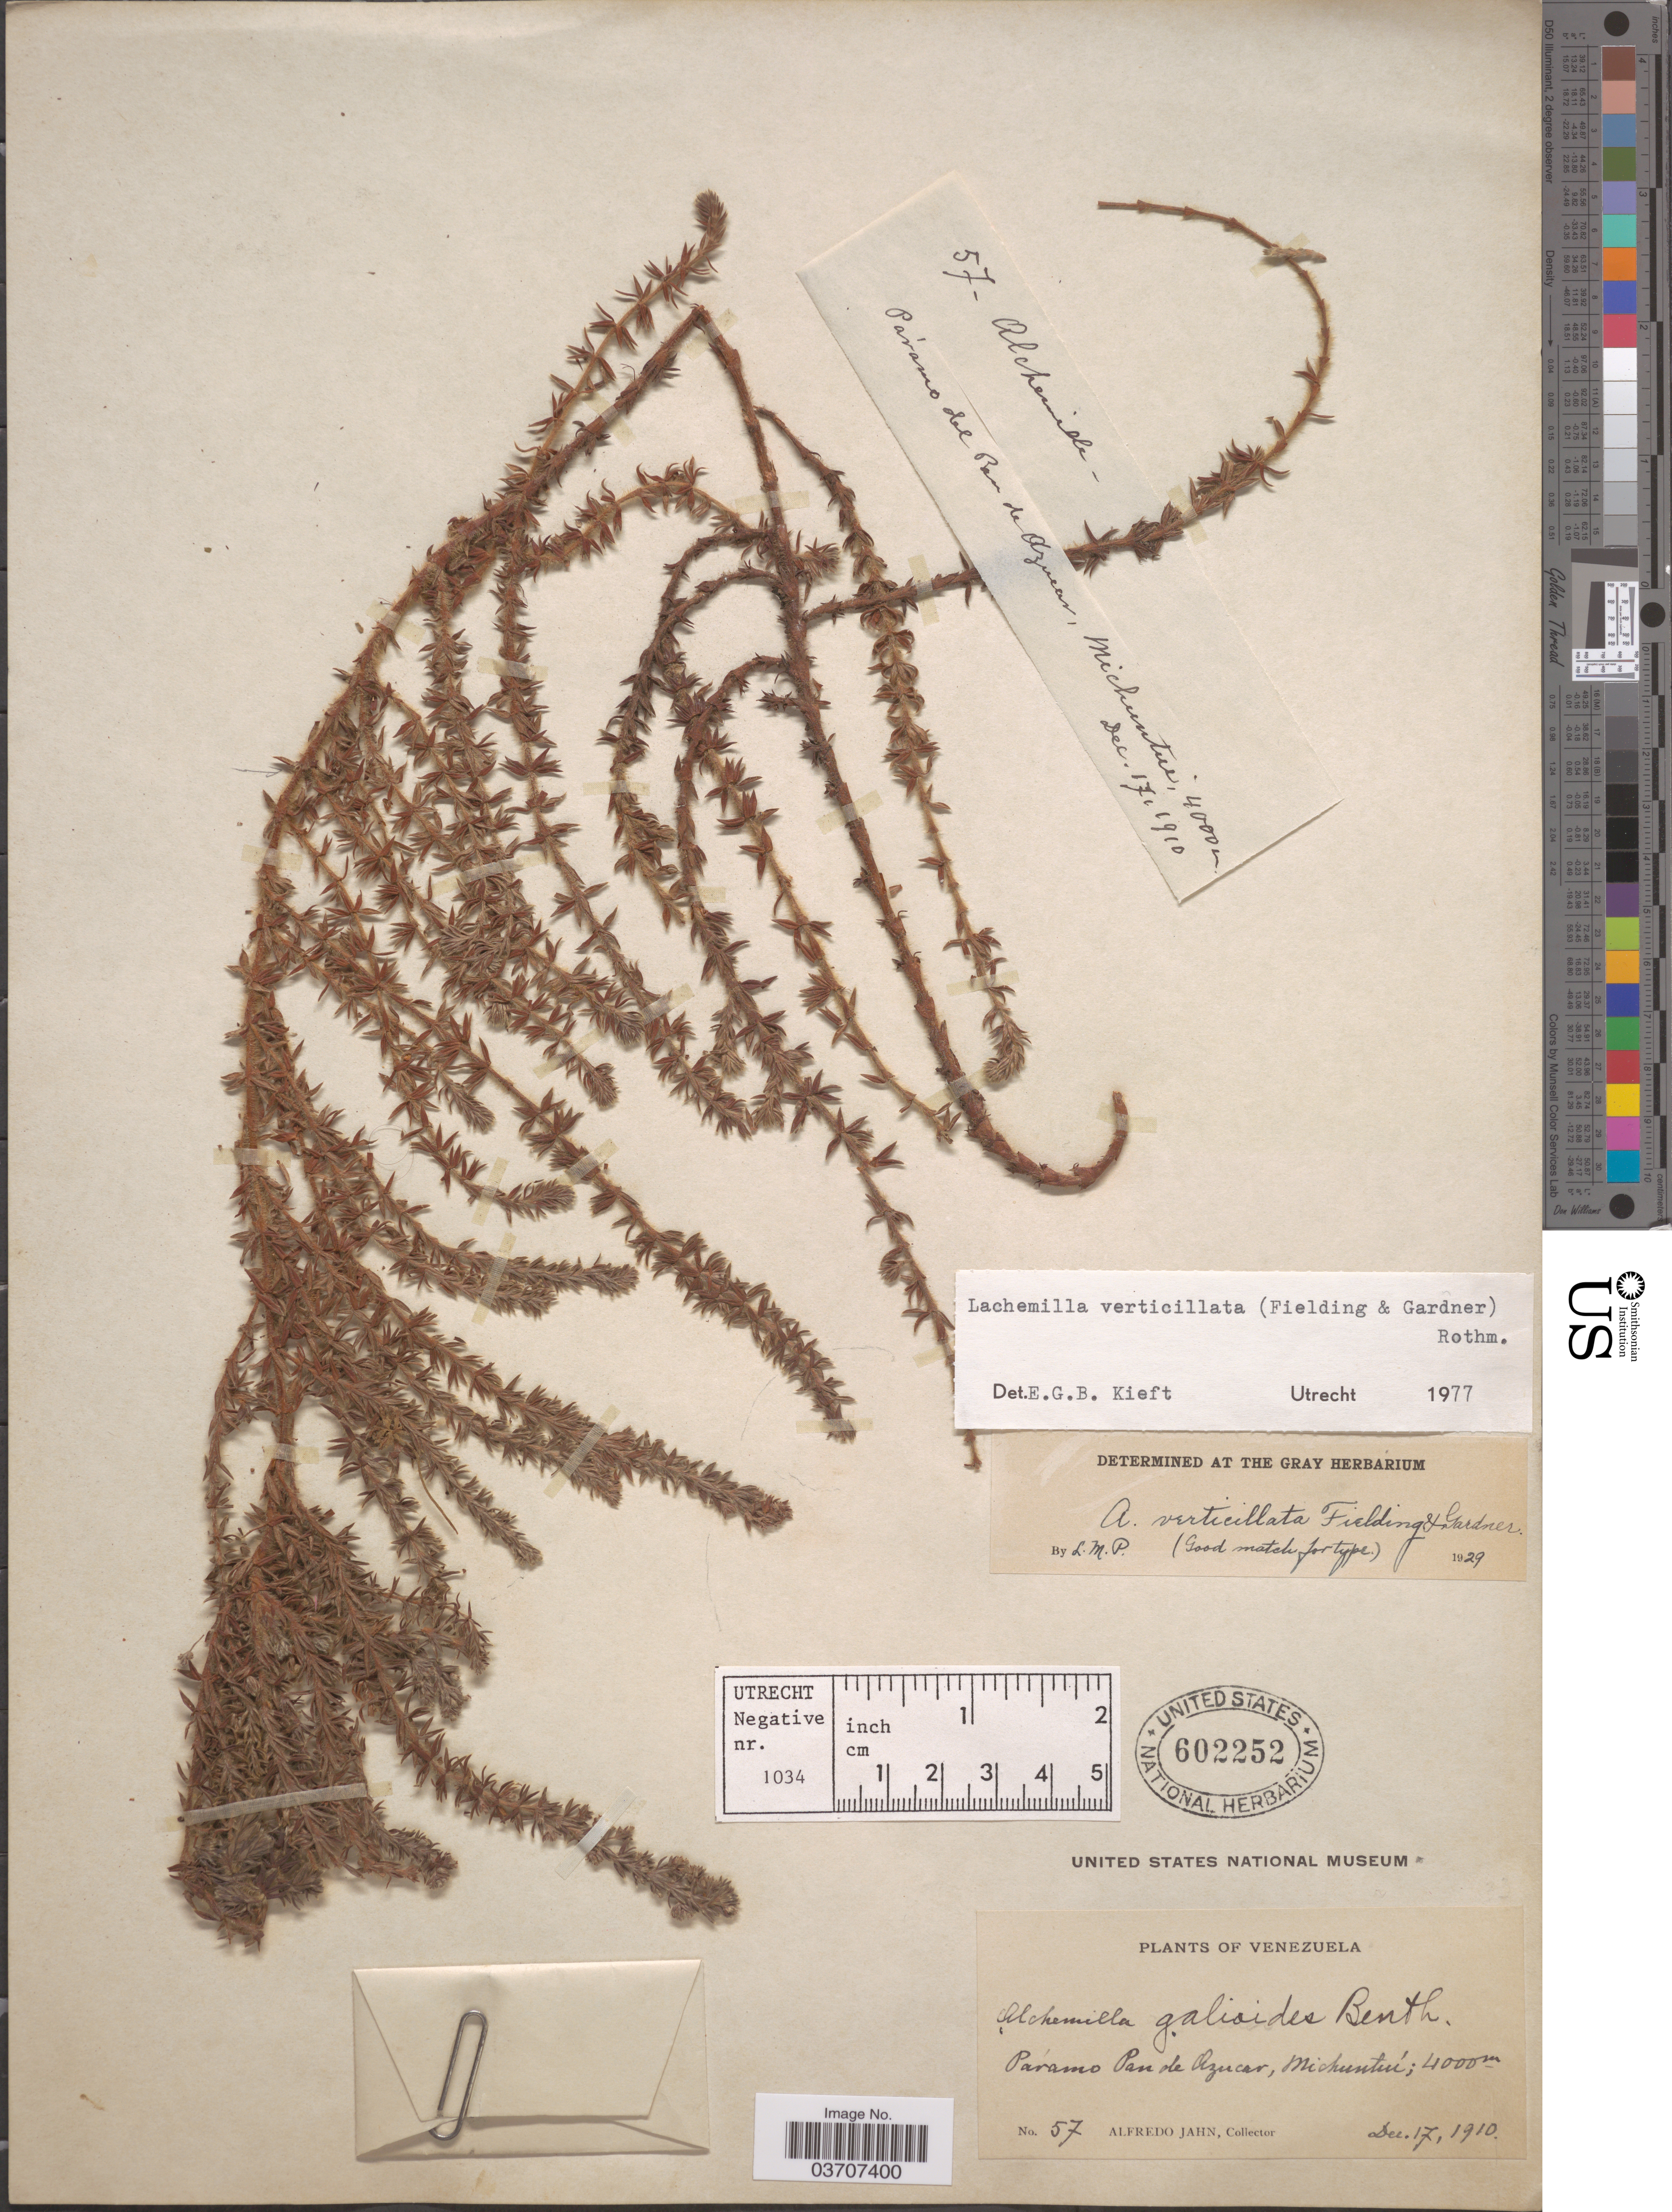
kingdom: Plantae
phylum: Tracheophyta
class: Magnoliopsida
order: Rosales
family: Rosaceae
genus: Alchemilla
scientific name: Alchemilla verticillata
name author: Fielding & Gardner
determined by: Dorr, L. J., (BOT), Smithsonian Institution - National Museum of Natural History (UNITED STATES)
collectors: A. Jahn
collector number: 57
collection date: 1910-12-17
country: Venezuela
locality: Páramo Pan de Azucar, Michuntuí.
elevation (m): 4000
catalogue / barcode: US 602252